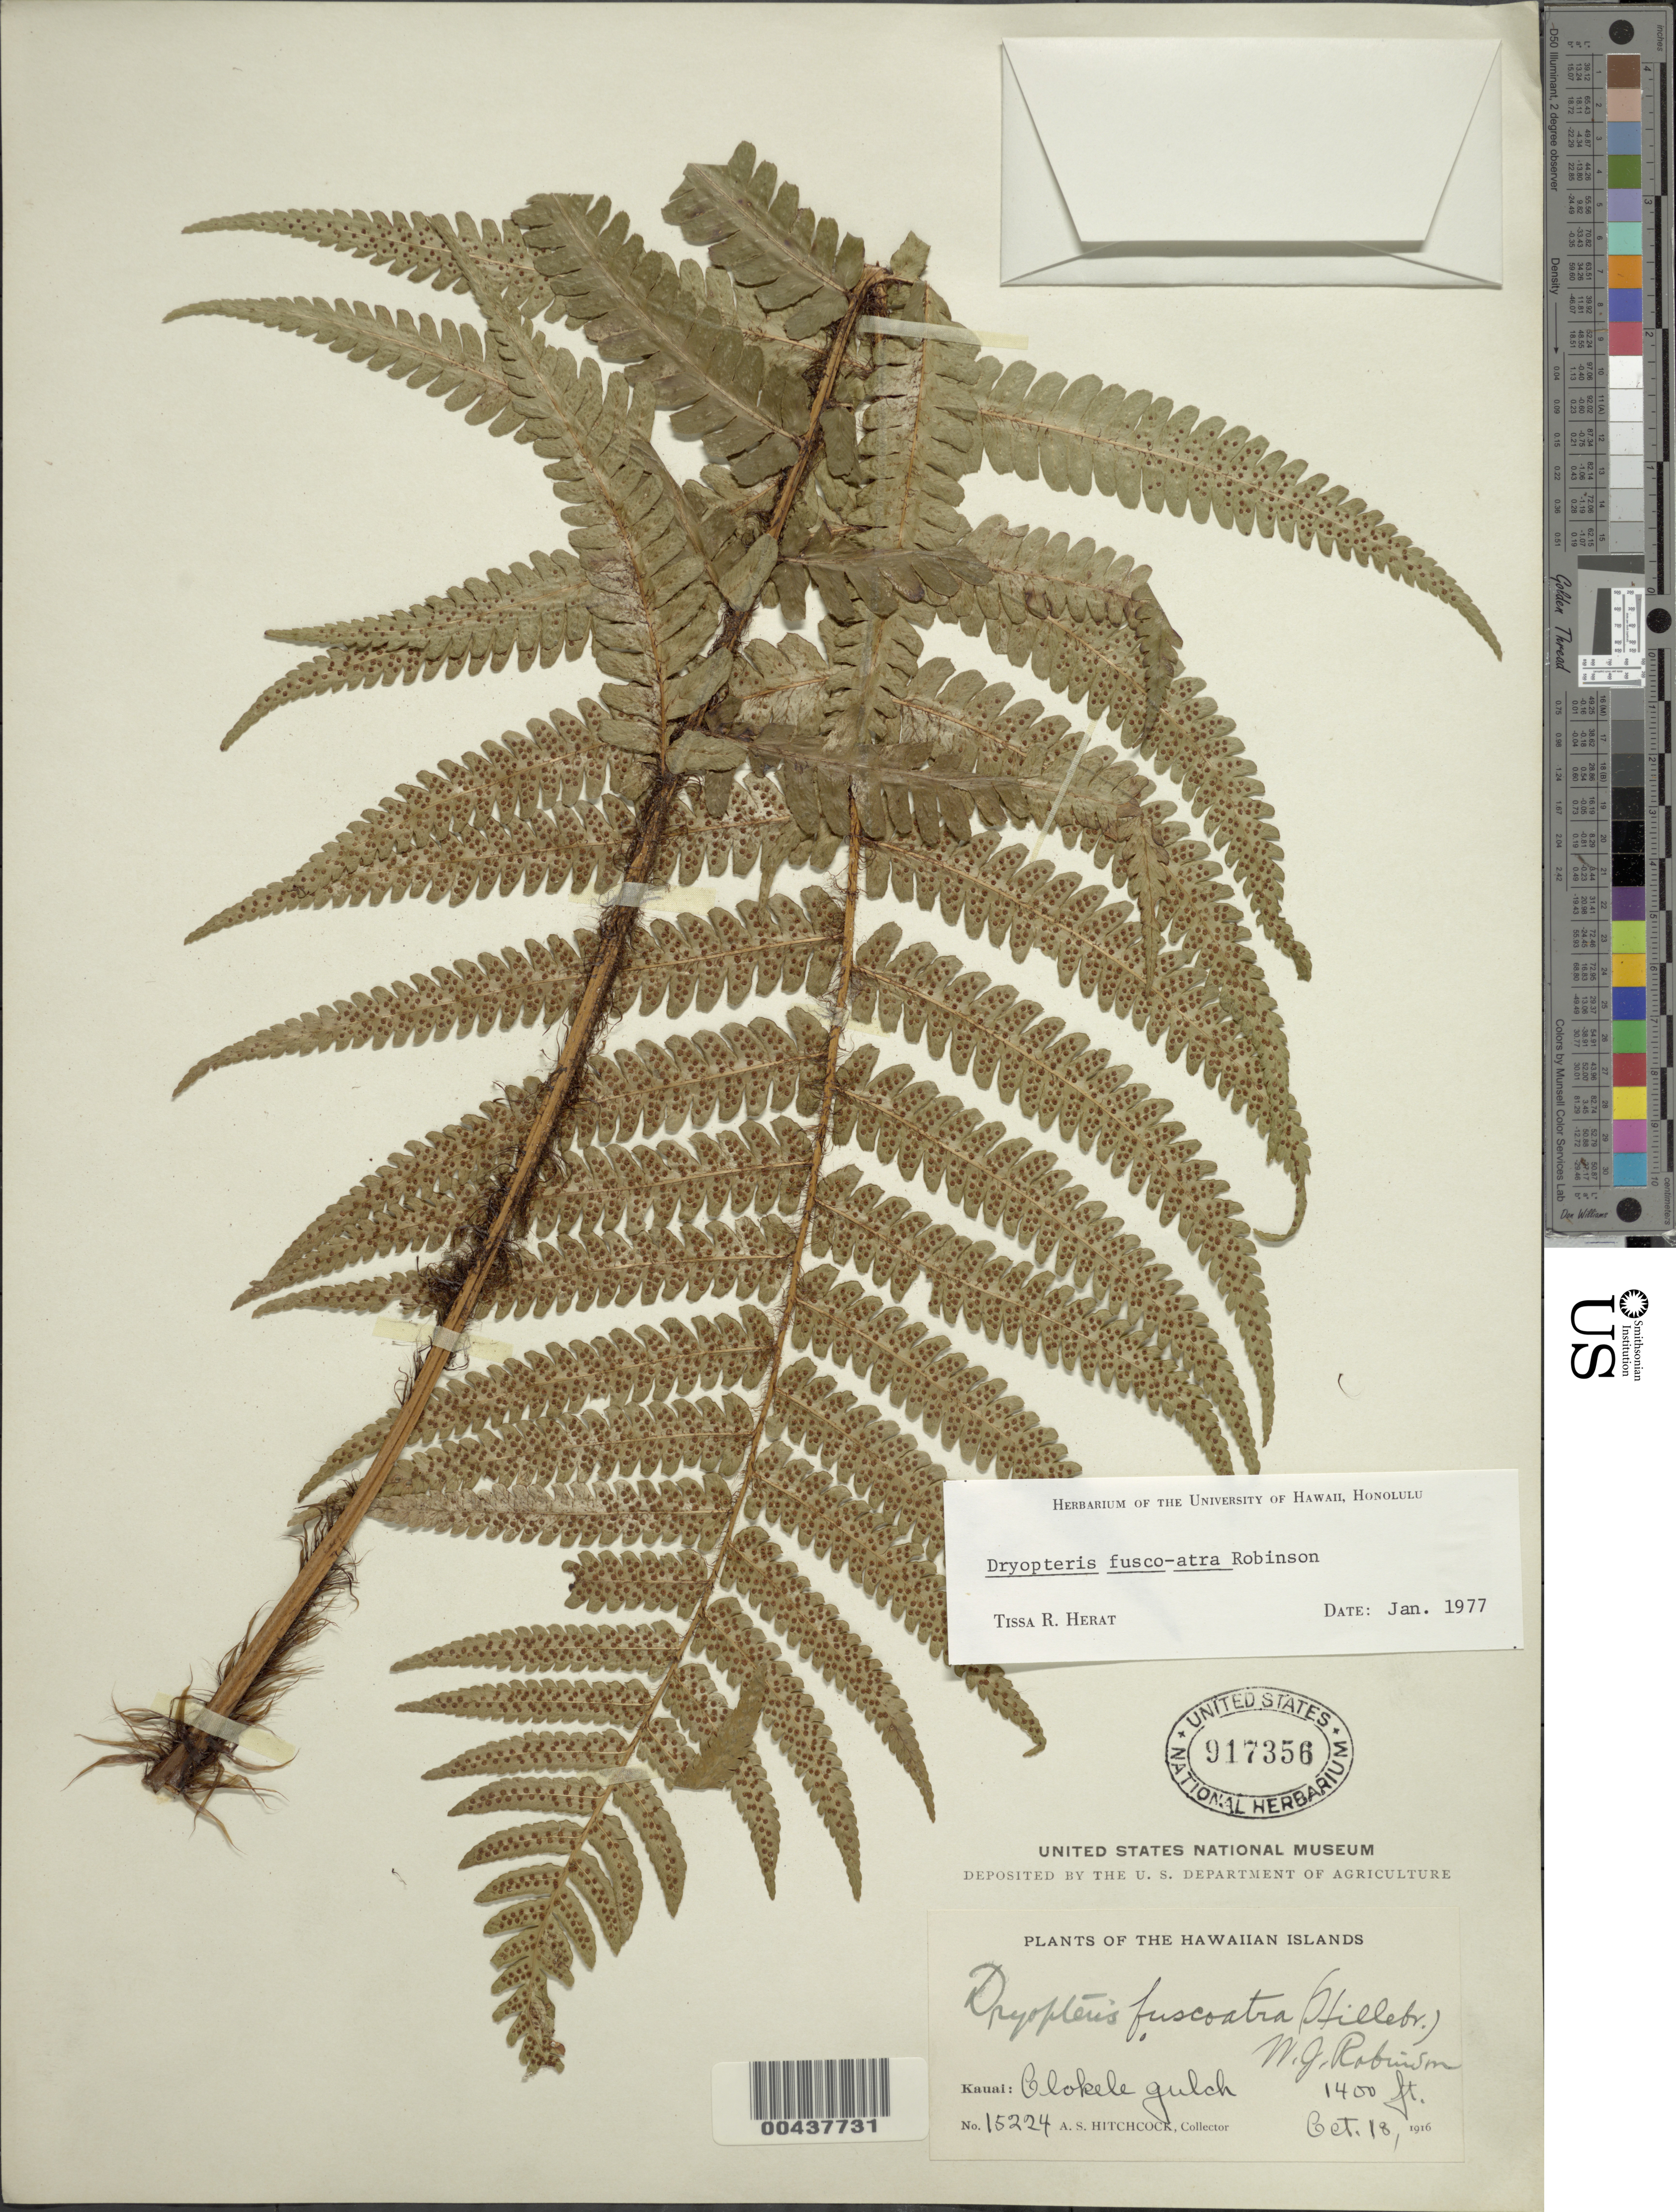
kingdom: Plantae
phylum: Tracheophyta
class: Polypodiopsida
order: Polypodiales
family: Dryopteridaceae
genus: Dryopteris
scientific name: Dryopteris fuscoatra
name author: (Hillebr.) W. J. Rob.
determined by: Herat, T. R.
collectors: A. S. Hitchcock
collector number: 15224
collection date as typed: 18 Oct 1916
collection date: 1916-10-18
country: United States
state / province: Hawaii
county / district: Kauai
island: Kaua'i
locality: Olokele gulch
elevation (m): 427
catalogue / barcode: US 917356